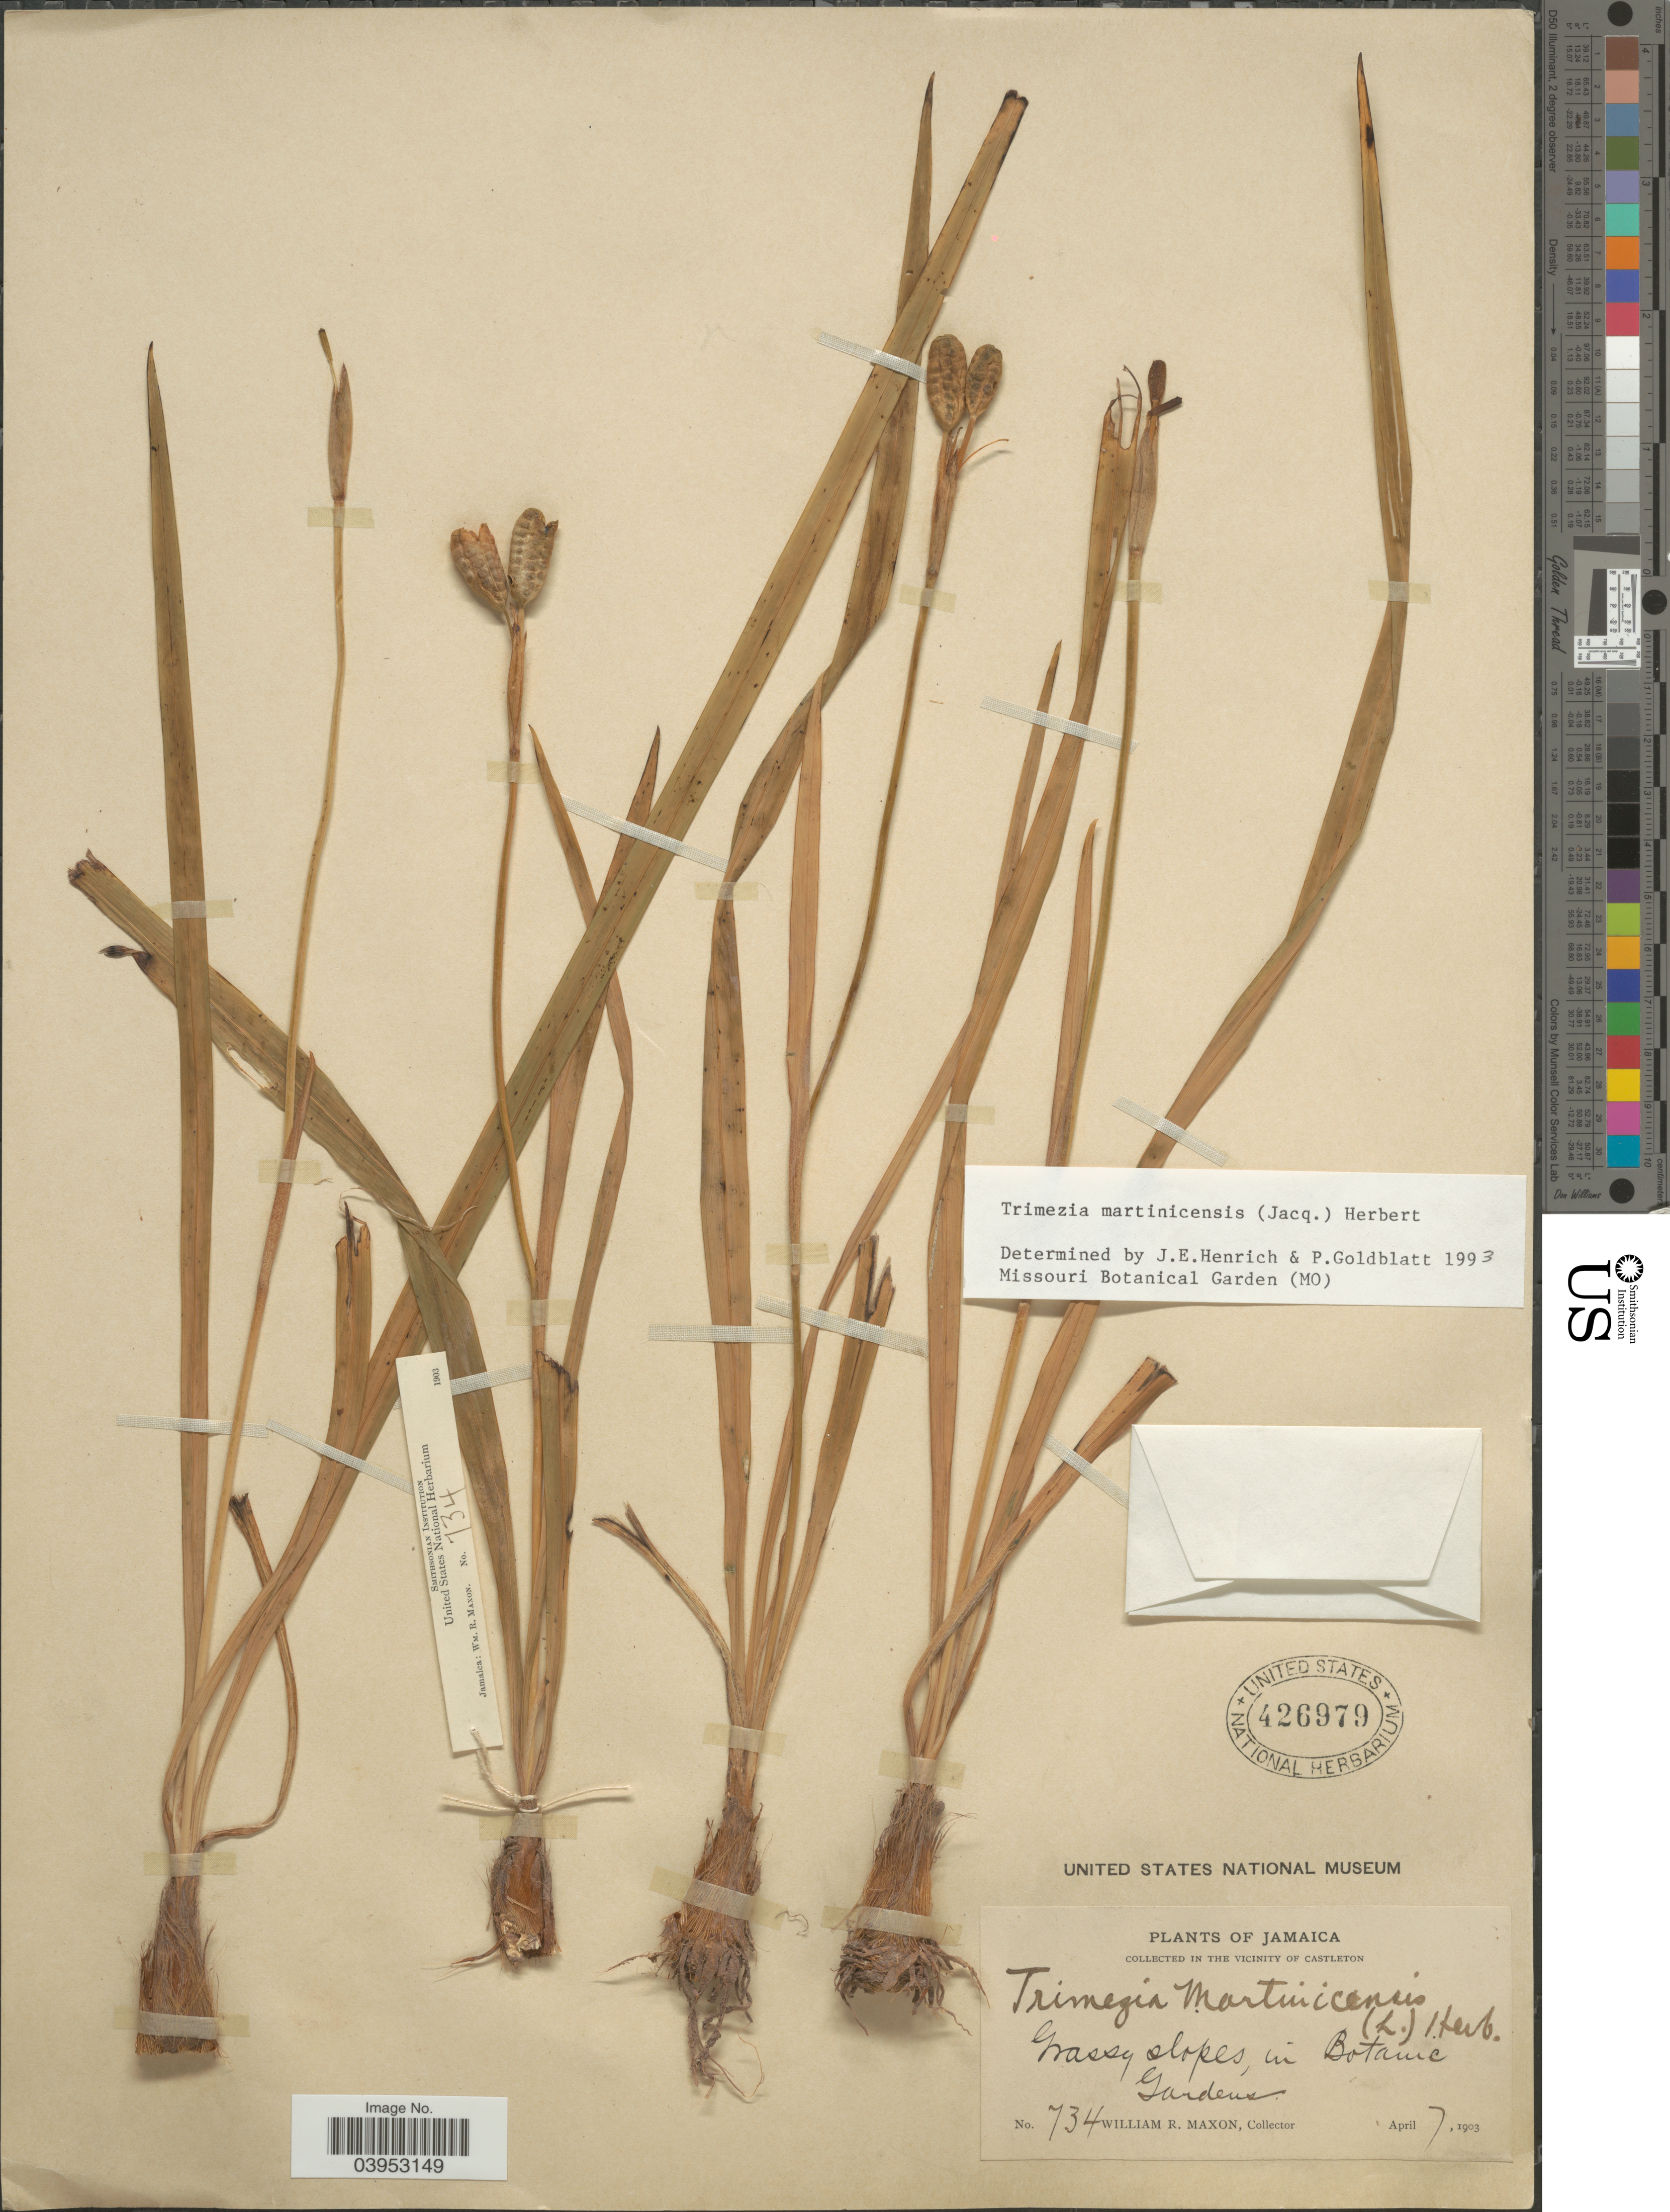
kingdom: Plantae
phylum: Tracheophyta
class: Liliopsida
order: Asparagales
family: Iridaceae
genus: Trimezia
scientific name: Trimezia martinicensis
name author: (Jacq.) Herb.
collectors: W. R. Maxon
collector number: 734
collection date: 1903-04-07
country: Jamaica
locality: In the vicinity of Castleton. Grassy slopes, in Botanic Gardens.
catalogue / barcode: US 426979